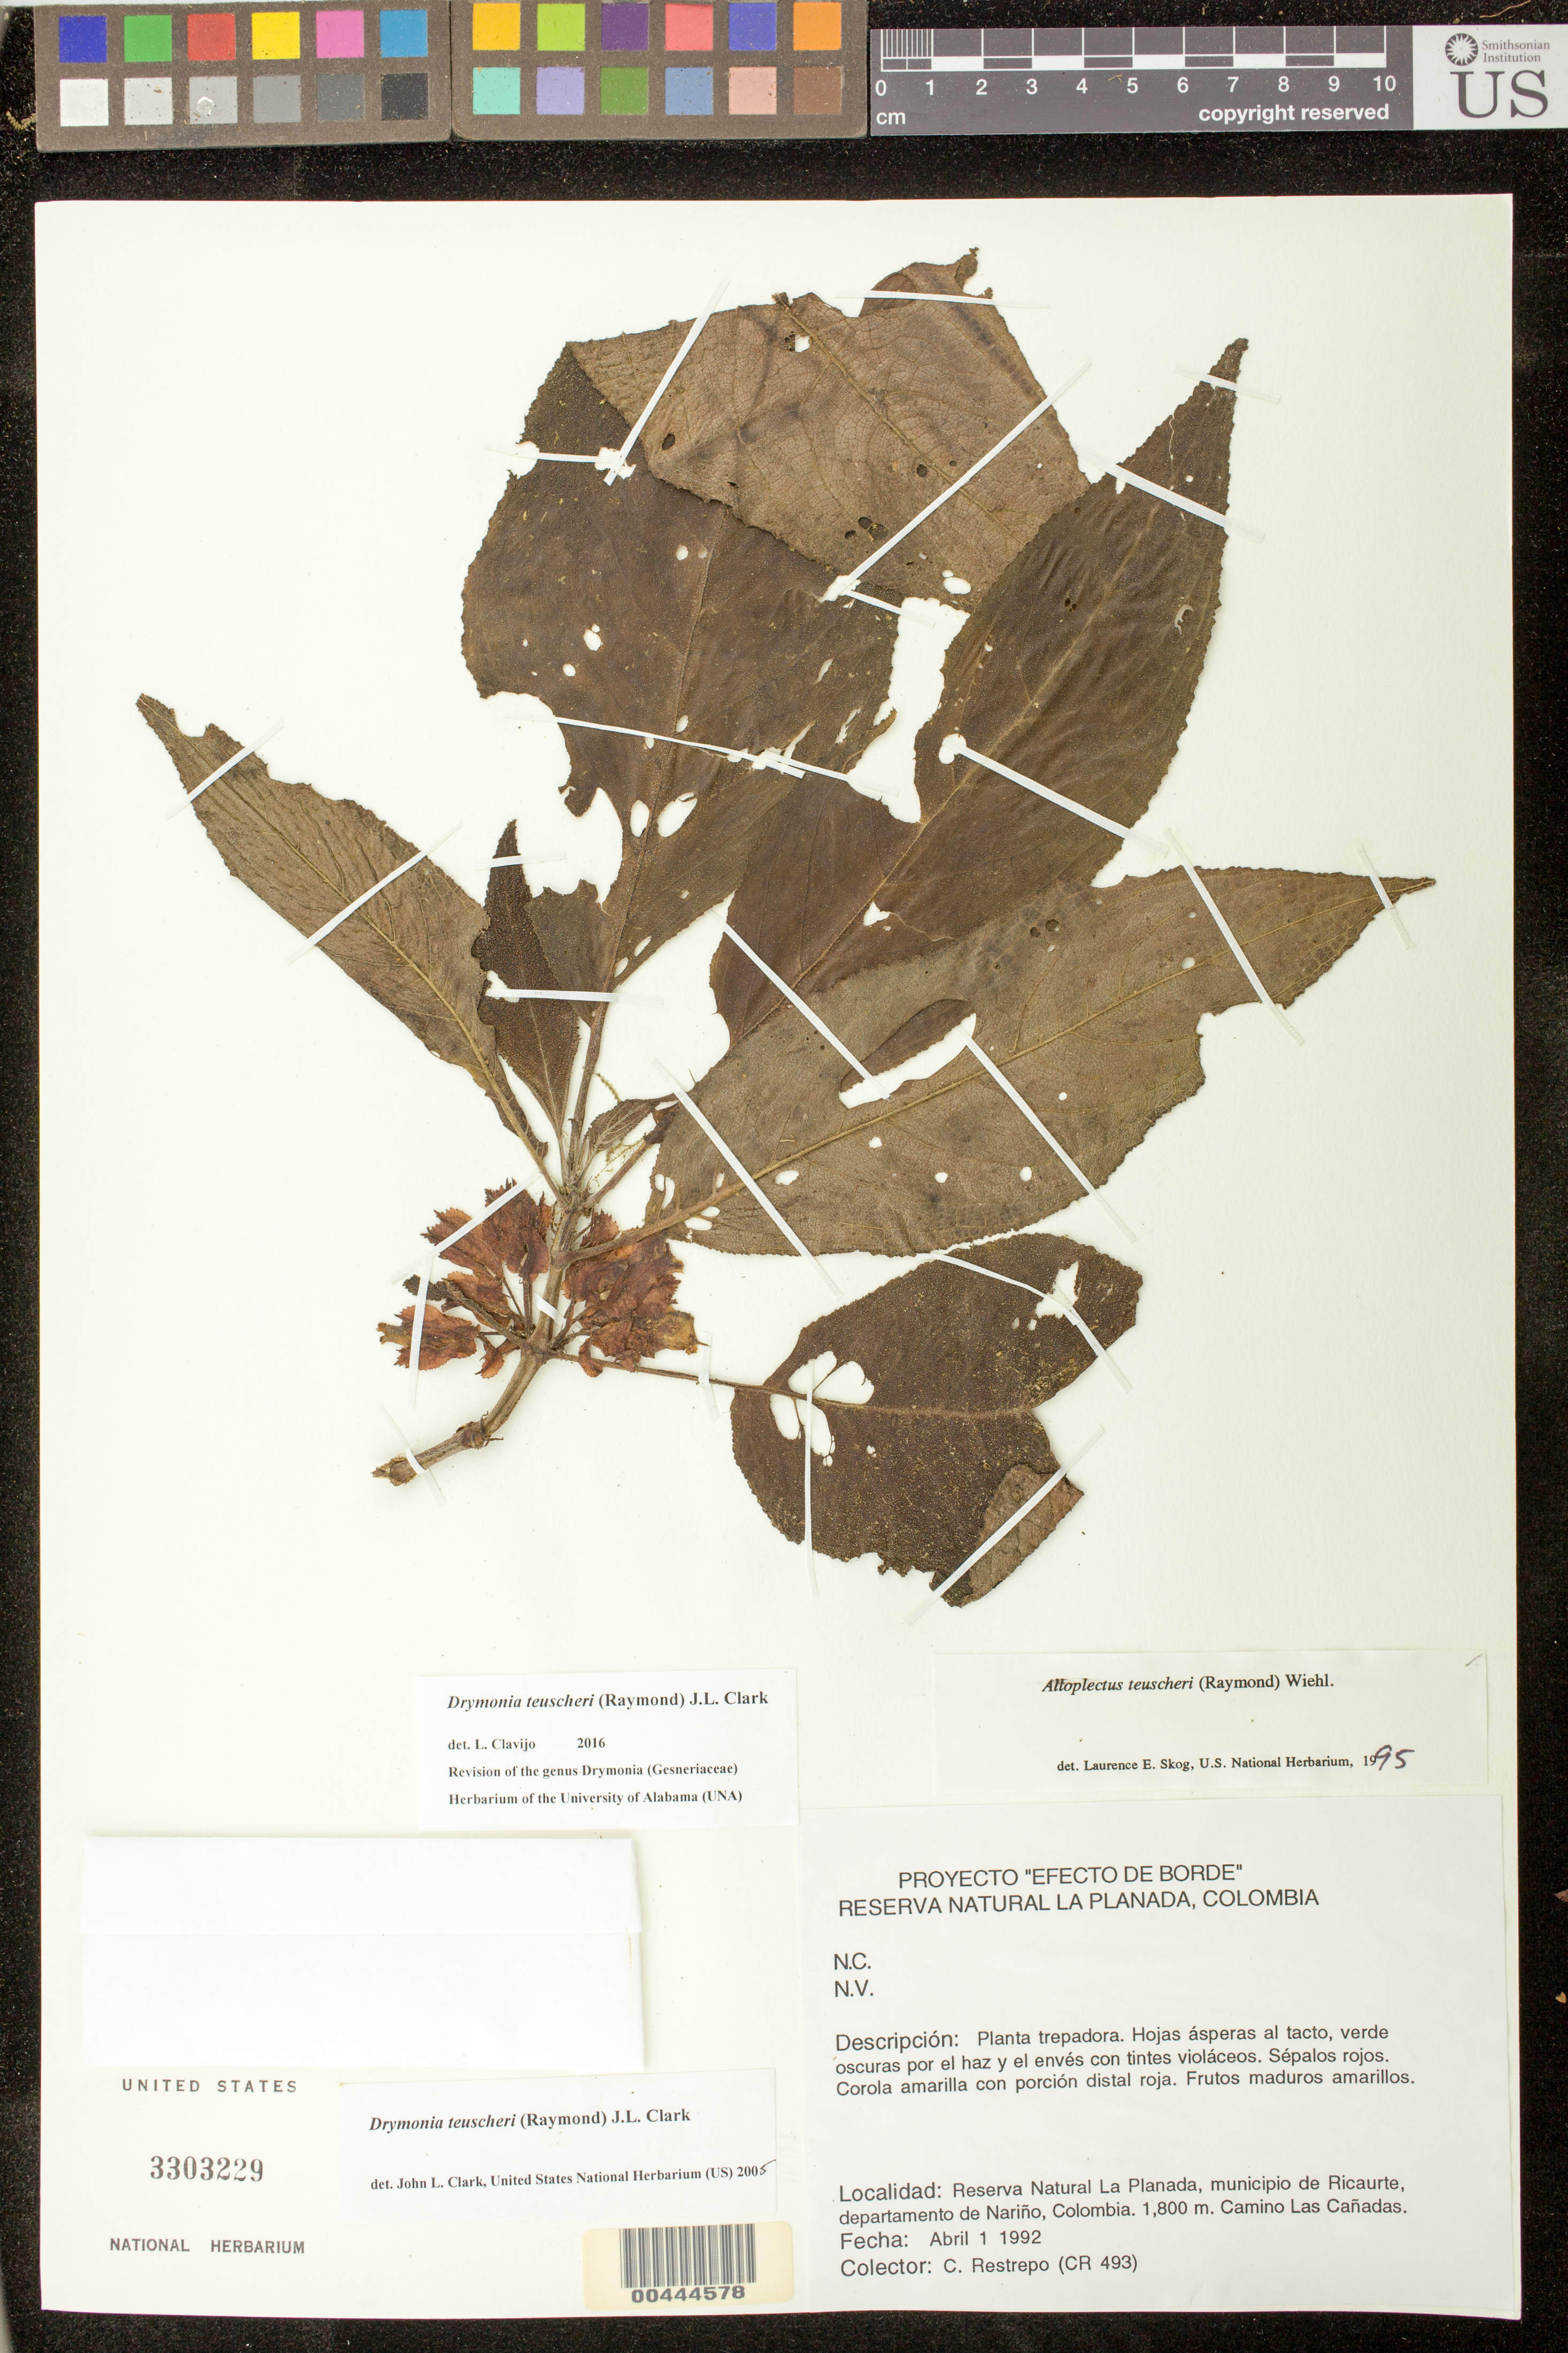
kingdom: Plantae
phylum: Tracheophyta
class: Magnoliopsida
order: Lamiales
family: Gesneriaceae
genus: Drymonia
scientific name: Drymonia teuscheri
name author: (Raymond) J.L. Clark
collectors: C. Restrepo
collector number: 493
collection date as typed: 01 Apr 1992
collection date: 1992-04-01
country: Colombia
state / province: Nariño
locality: La Planada Natural Reserve, Ricaurte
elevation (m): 1800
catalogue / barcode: US 3303229